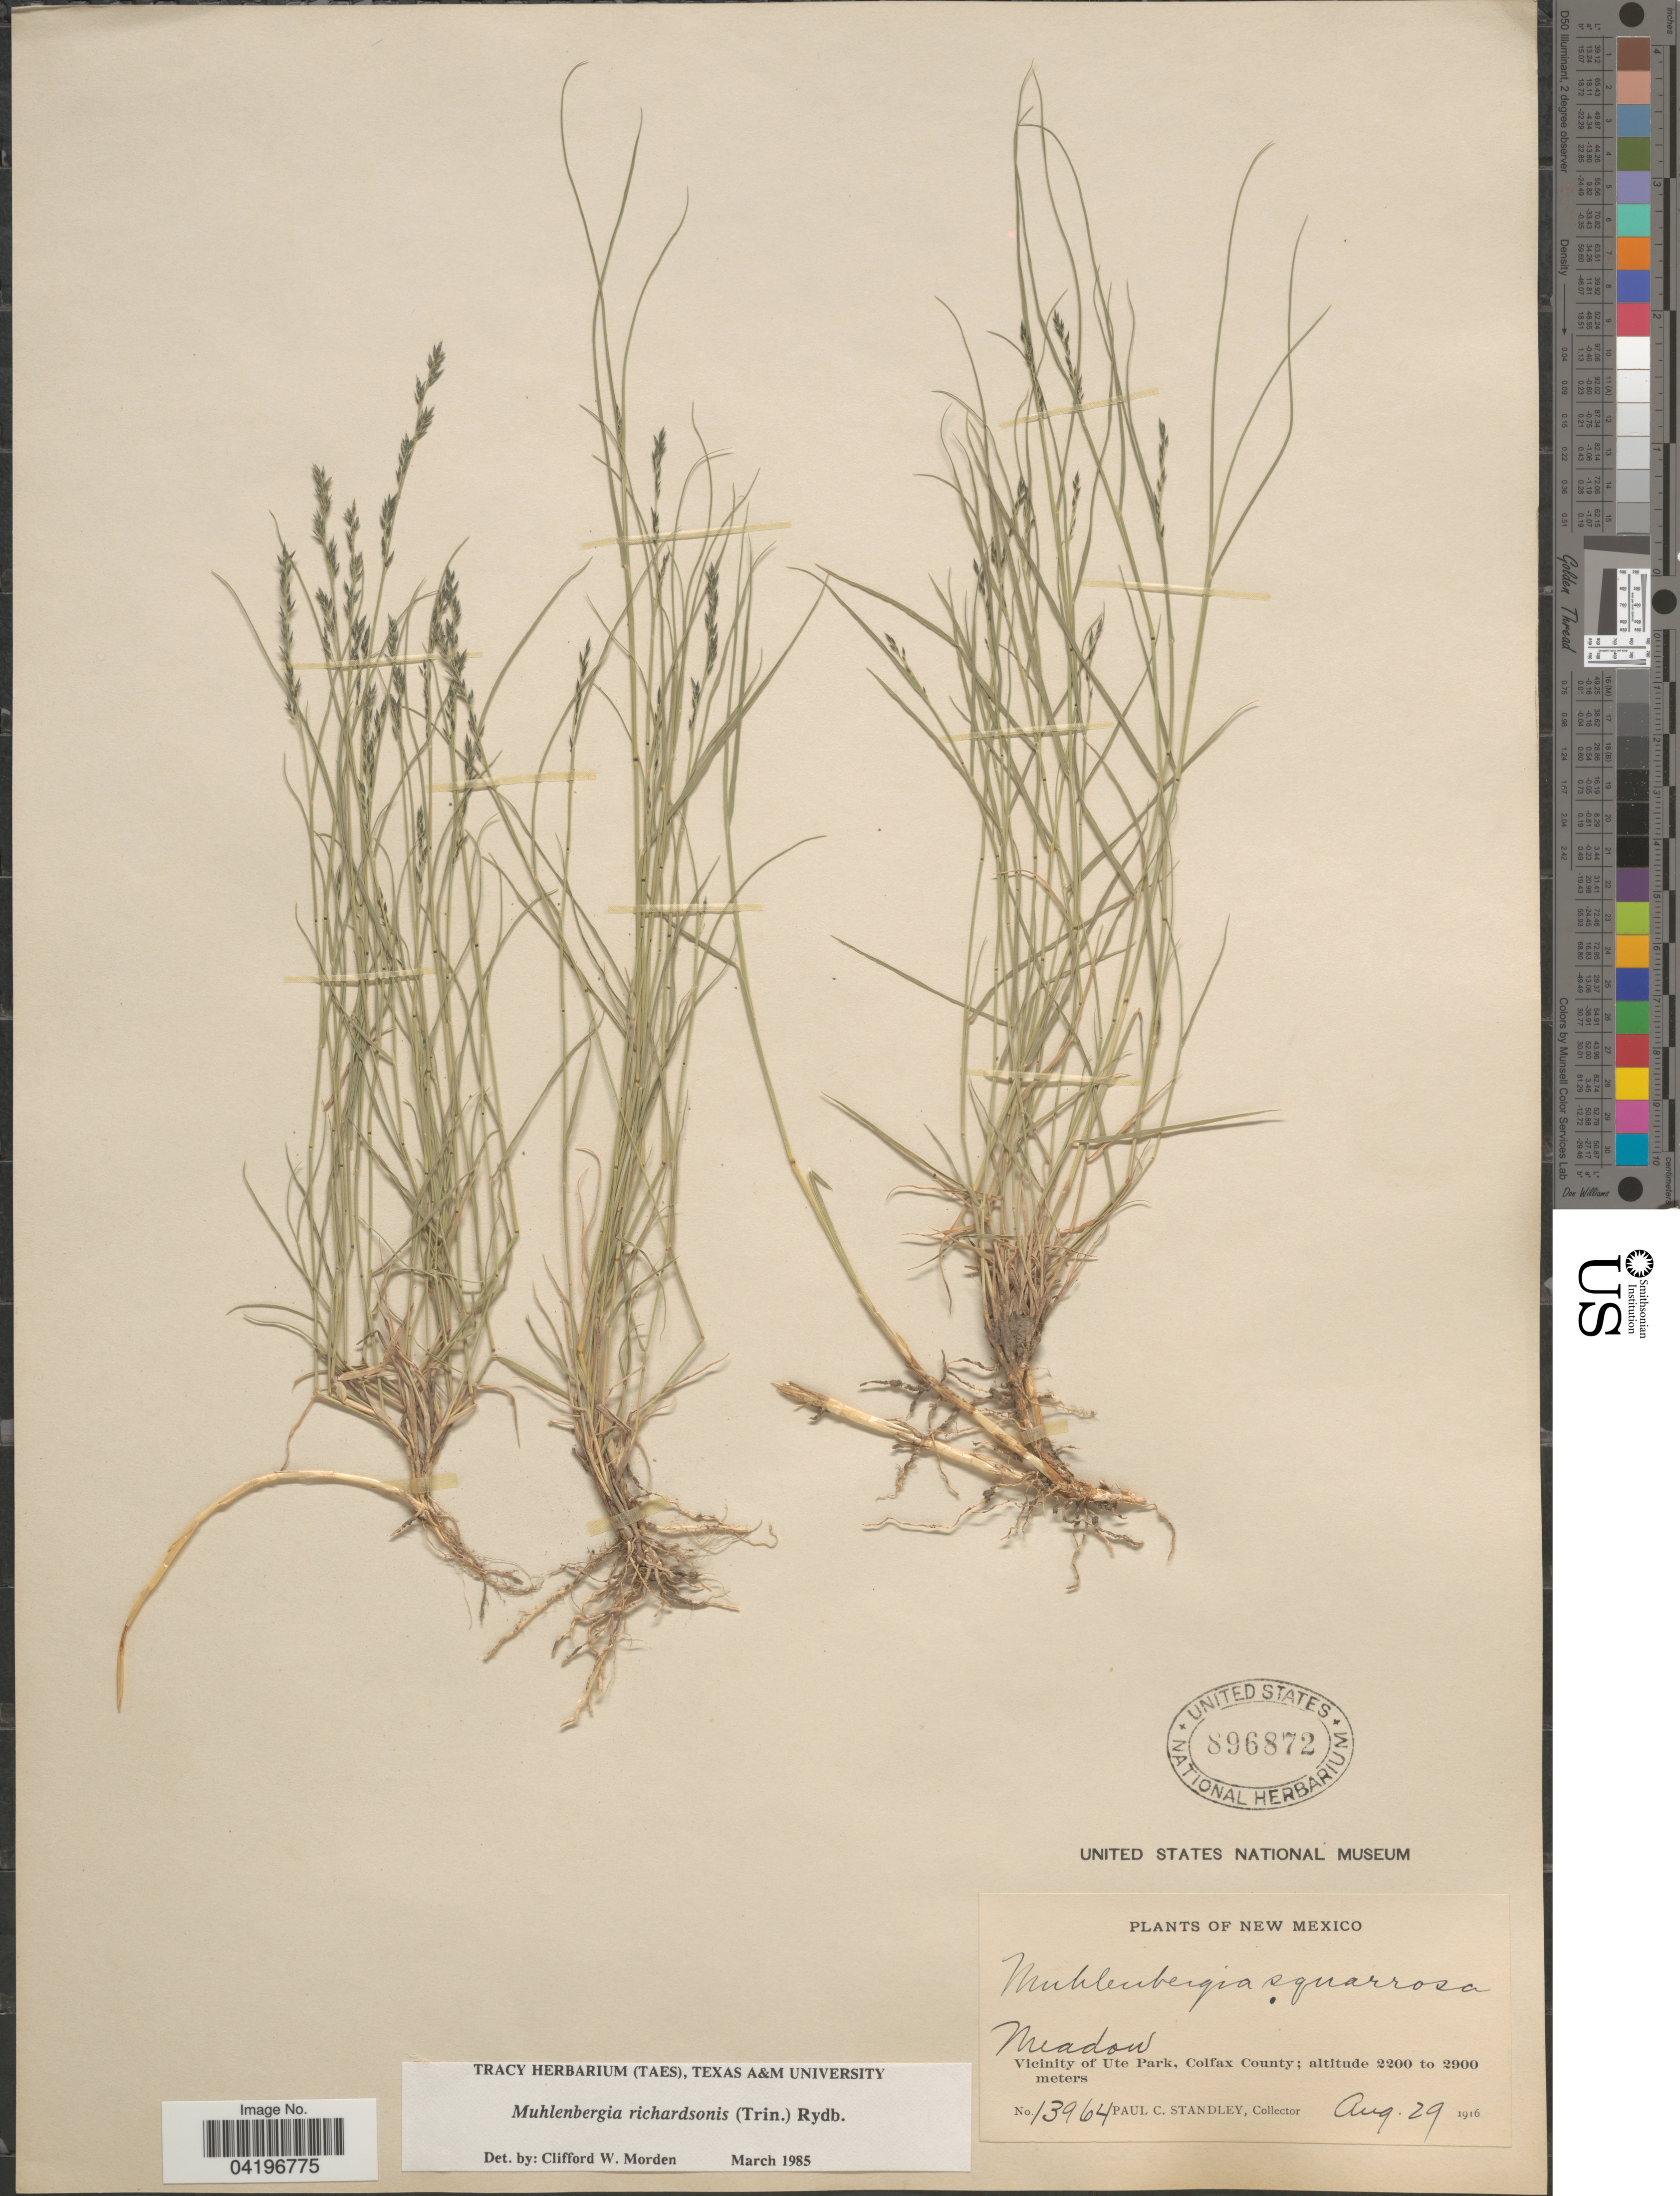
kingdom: Plantae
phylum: Tracheophyta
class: Liliopsida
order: Poales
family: Poaceae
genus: Muhlenbergia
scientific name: Muhlenbergia richardsonis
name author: (Trin.) Rydb.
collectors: P. C. Standley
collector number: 13964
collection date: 1916-08-29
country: United States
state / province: New Mexico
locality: Vicinity of Ute Park, Colfax County.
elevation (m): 2200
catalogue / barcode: US 896872